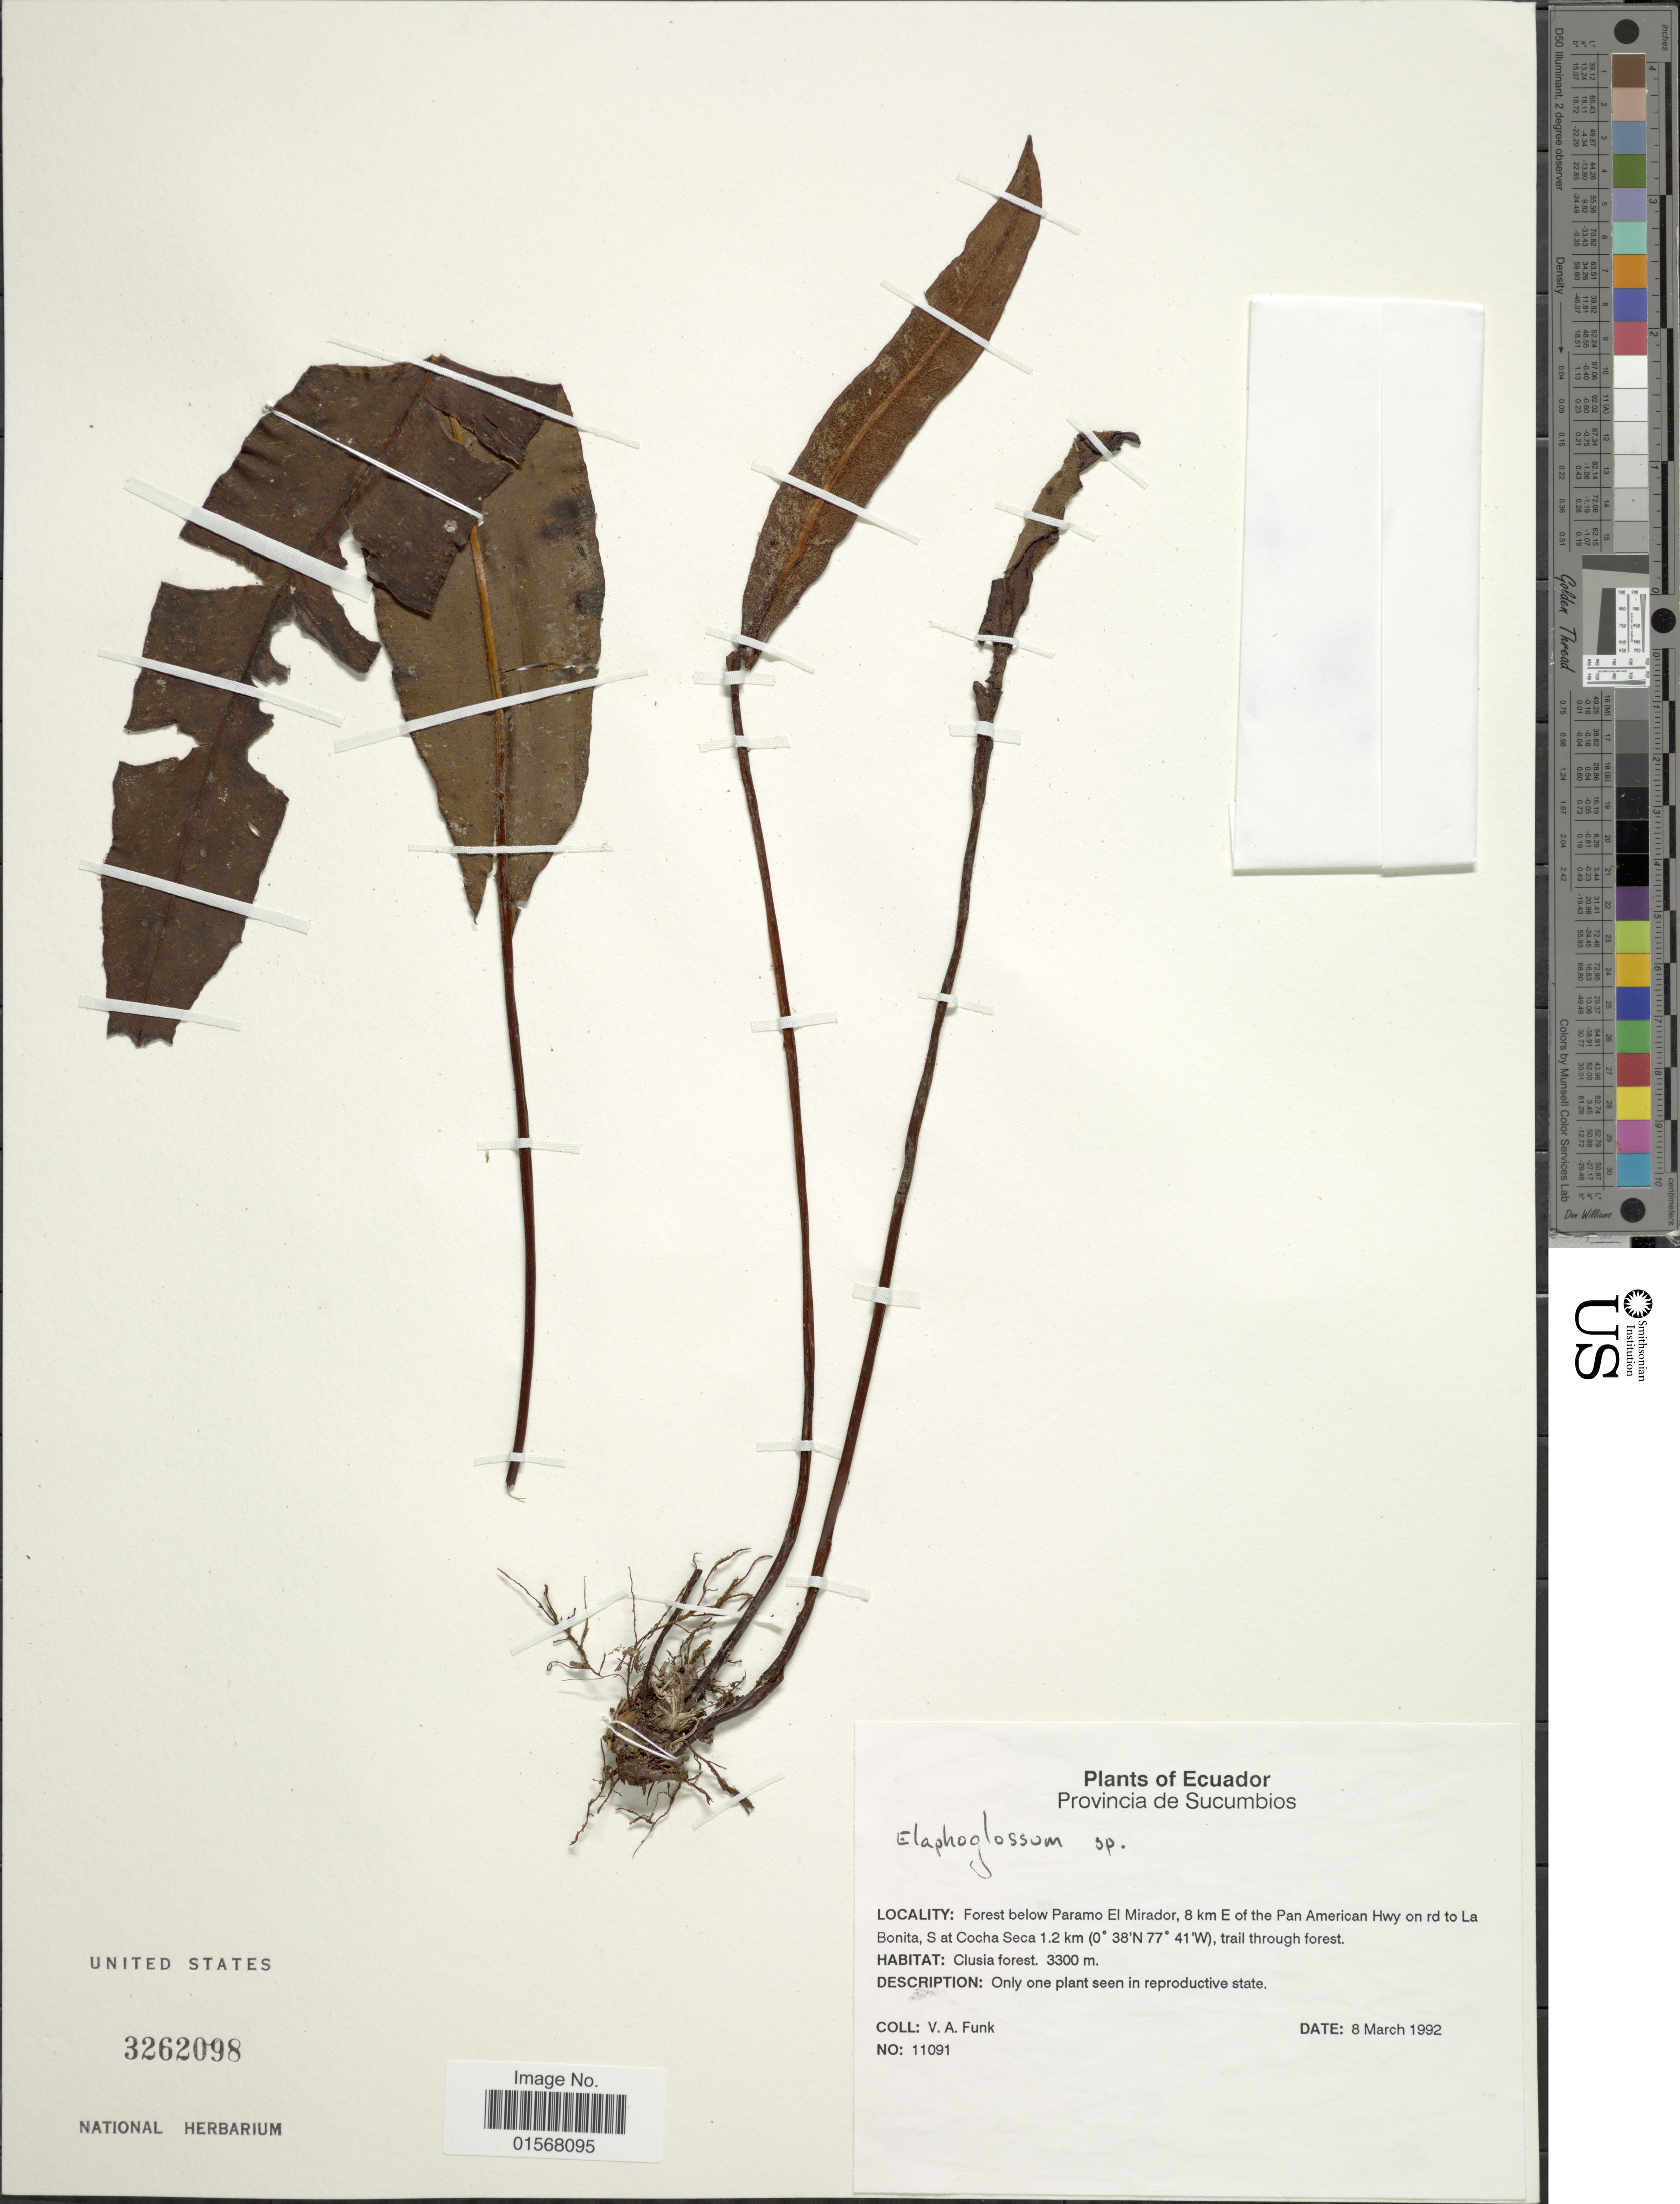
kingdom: Plantae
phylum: Tracheophyta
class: Polypodiopsida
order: Polypodiales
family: Dryopteridaceae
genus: Elaphoglossum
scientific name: Elaphoglossum sp.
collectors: V. Funk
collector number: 11091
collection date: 1992-03-08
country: Ecuador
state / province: Sucumbíos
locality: Provincia de Sucumbios, forest below Paramo El Mirador, 8 km E of the Pan American Hwy on rd to La Bonita, S at Cocha Seca 1.2 km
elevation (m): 3300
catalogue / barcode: US 3262098